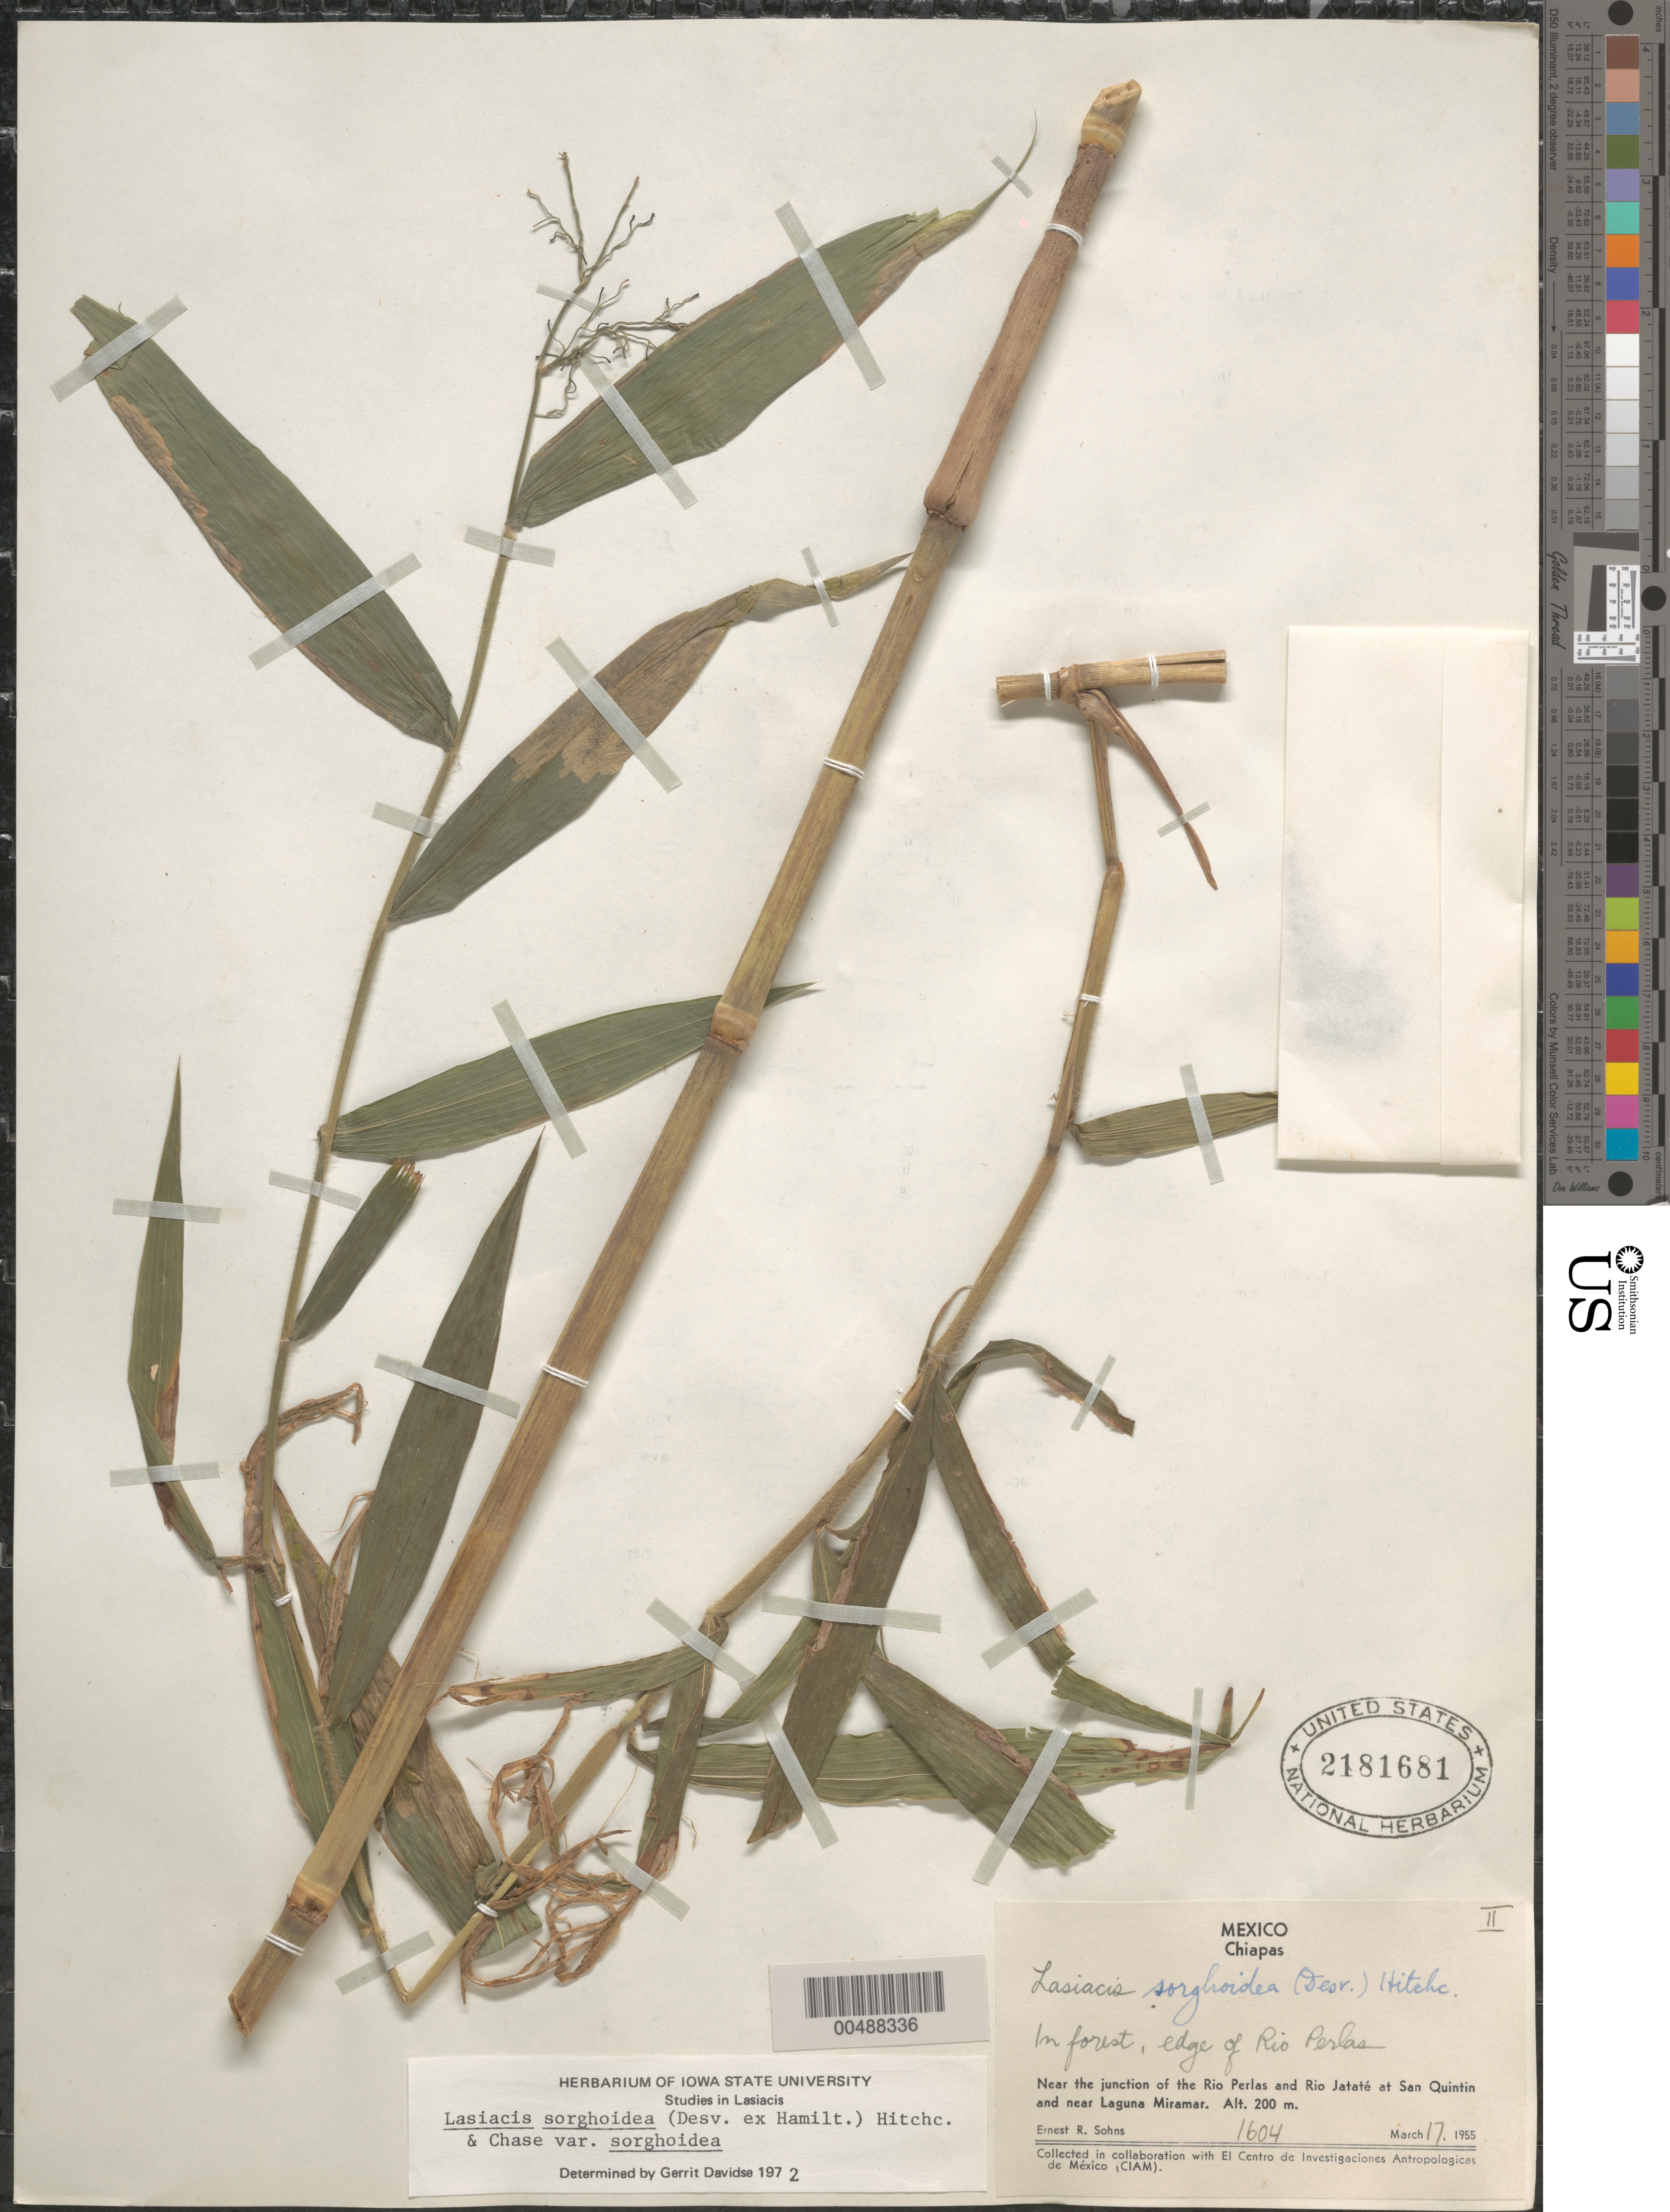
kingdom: Plantae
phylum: Tracheophyta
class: Liliopsida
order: Poales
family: Poaceae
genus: Lasiacis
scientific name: Lasiacis sorghoidea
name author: (Desv. ex Ham.) Hitchc. & Chase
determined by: Davidse, Gerrit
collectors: E. R. Sohns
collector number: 1604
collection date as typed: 17 Mar 1955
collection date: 1955-03-17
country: Mexico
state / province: Chiapas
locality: Edge of Rio Perlas, near the jct of the Rio Perlas & Rio Jatat‚ at San Quintin & near Laguna Miramar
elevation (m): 200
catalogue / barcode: US 2181681